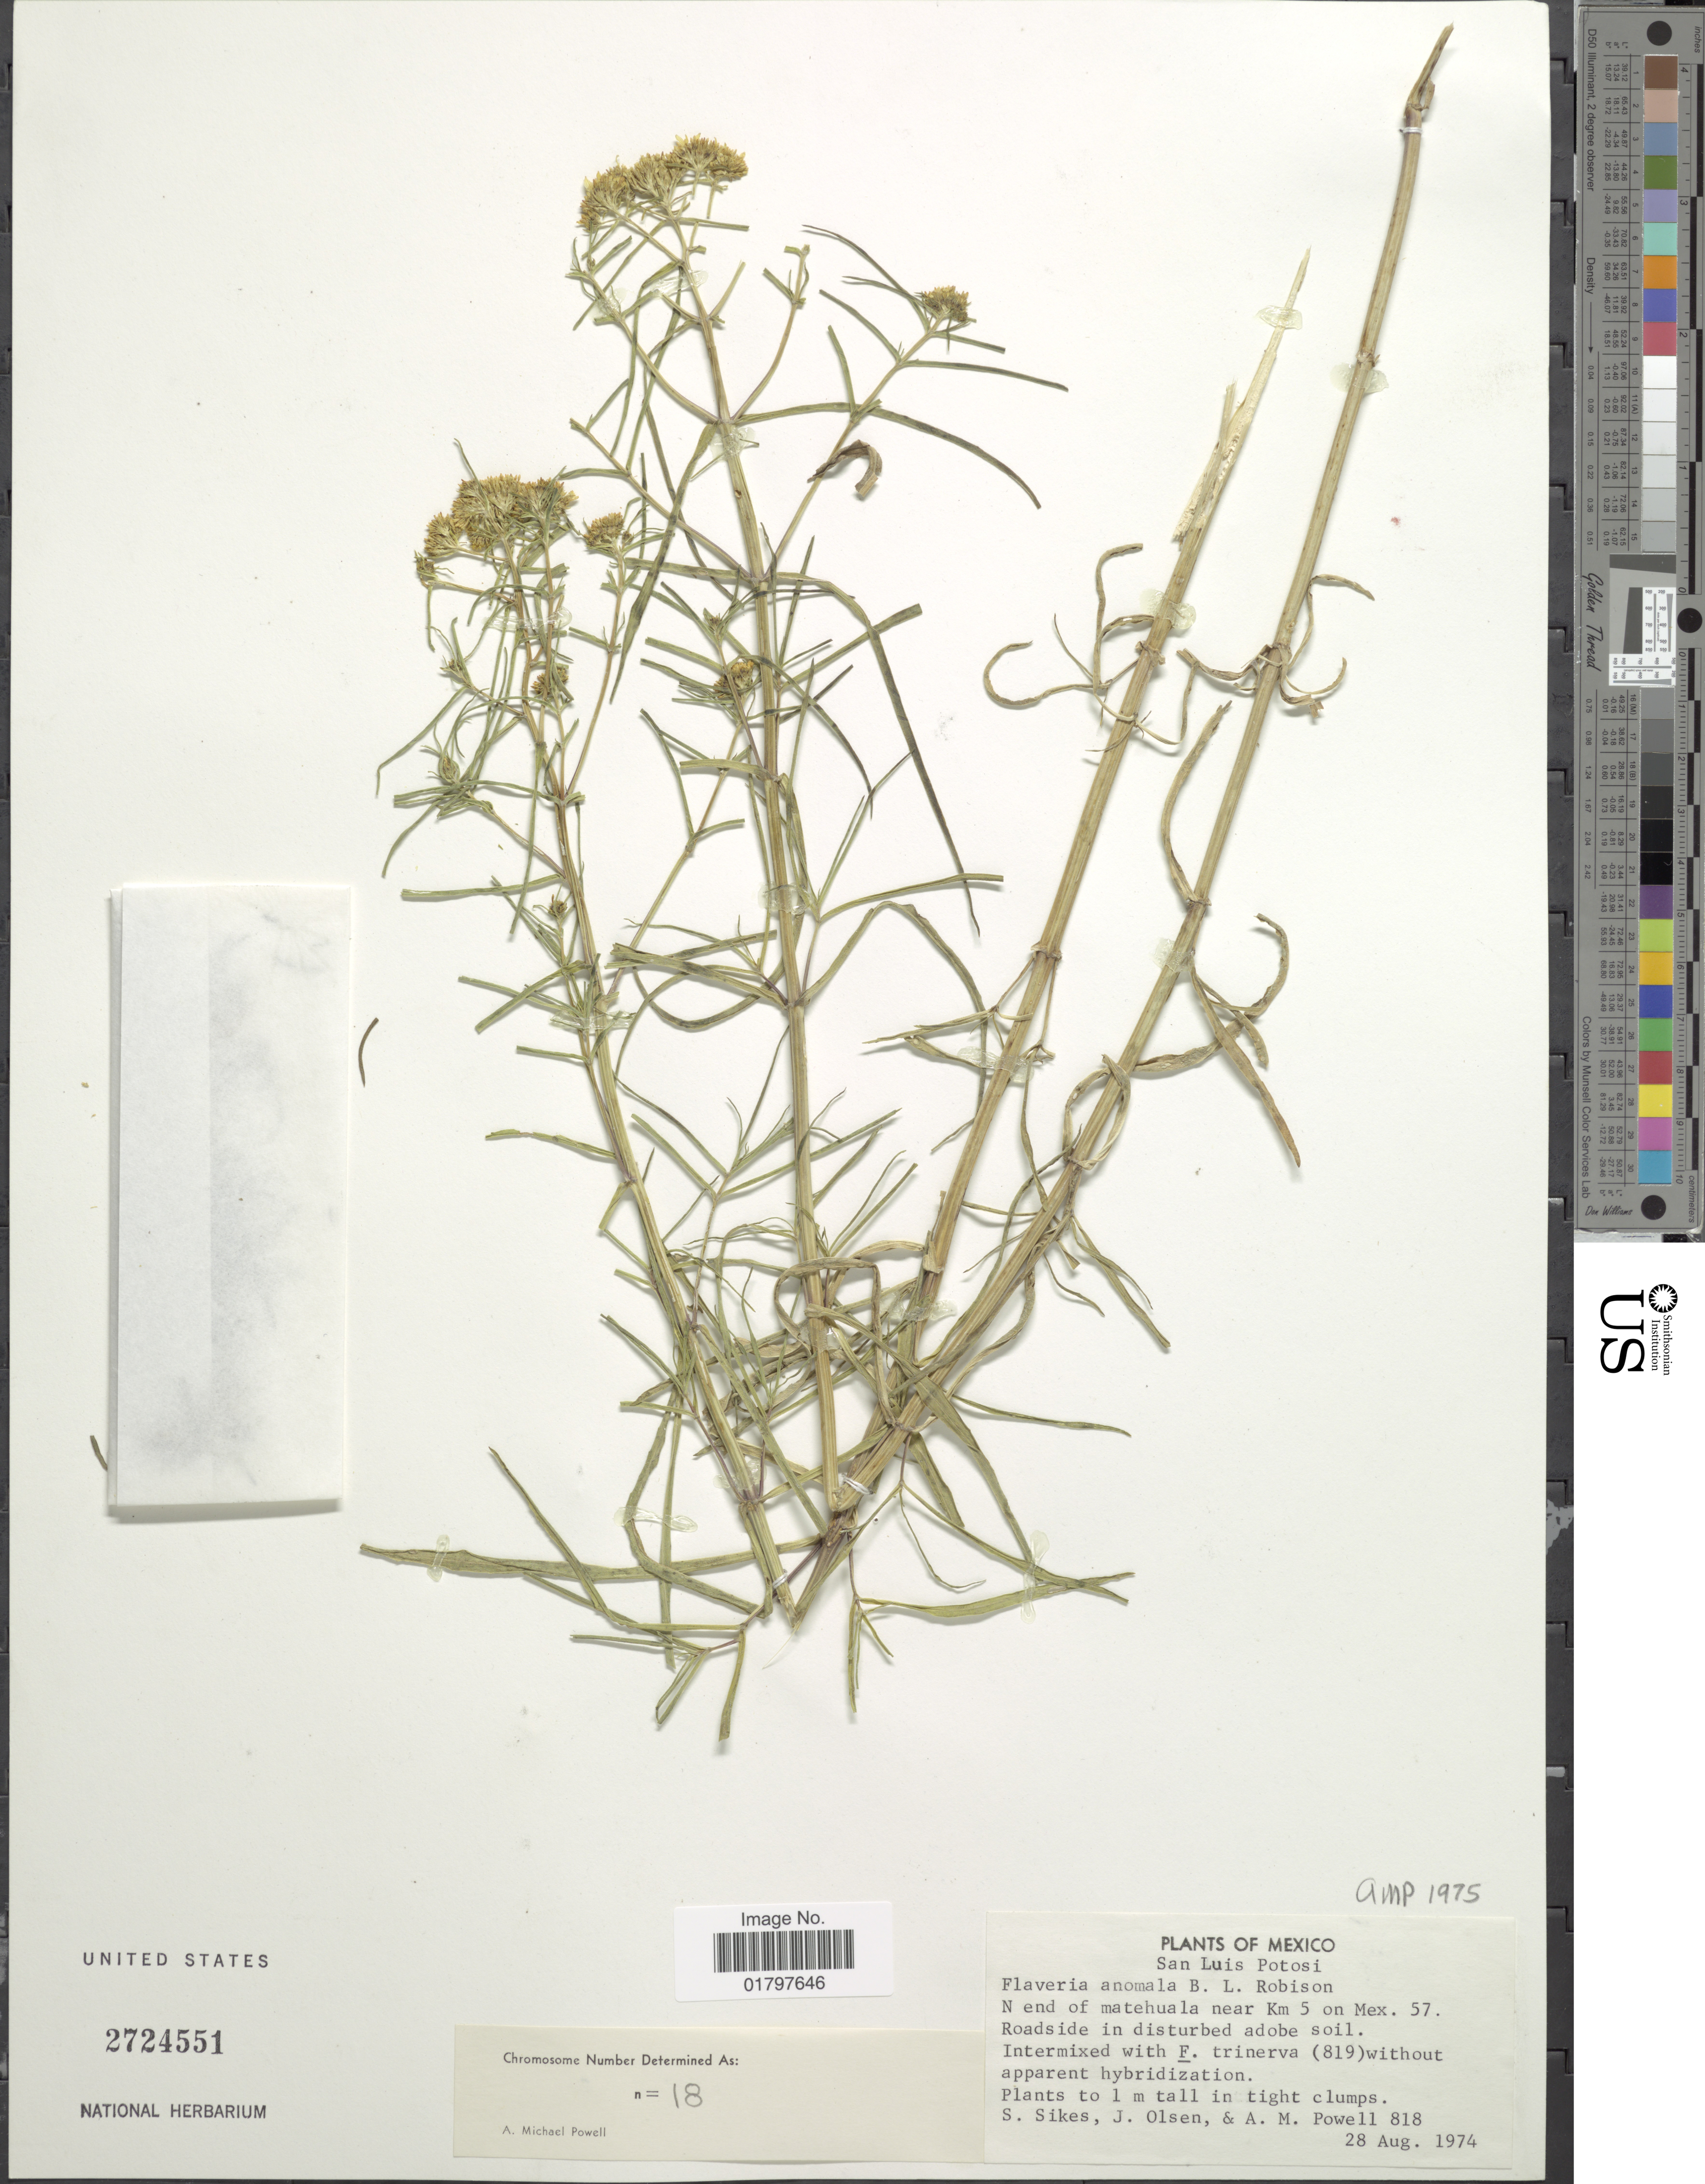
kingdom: Plantae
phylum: Tracheophyta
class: Magnoliopsida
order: Asterales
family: Asteraceae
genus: Flaveria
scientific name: Flaveria anomala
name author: B.L. Rob.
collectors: S. Sikes, J. Olsen & A. M. Powell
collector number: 818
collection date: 1974-08-28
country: Mexico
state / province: San Luis Potosí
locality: N end of matehuala near Km 5 on Mex. 57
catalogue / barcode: US 2724551